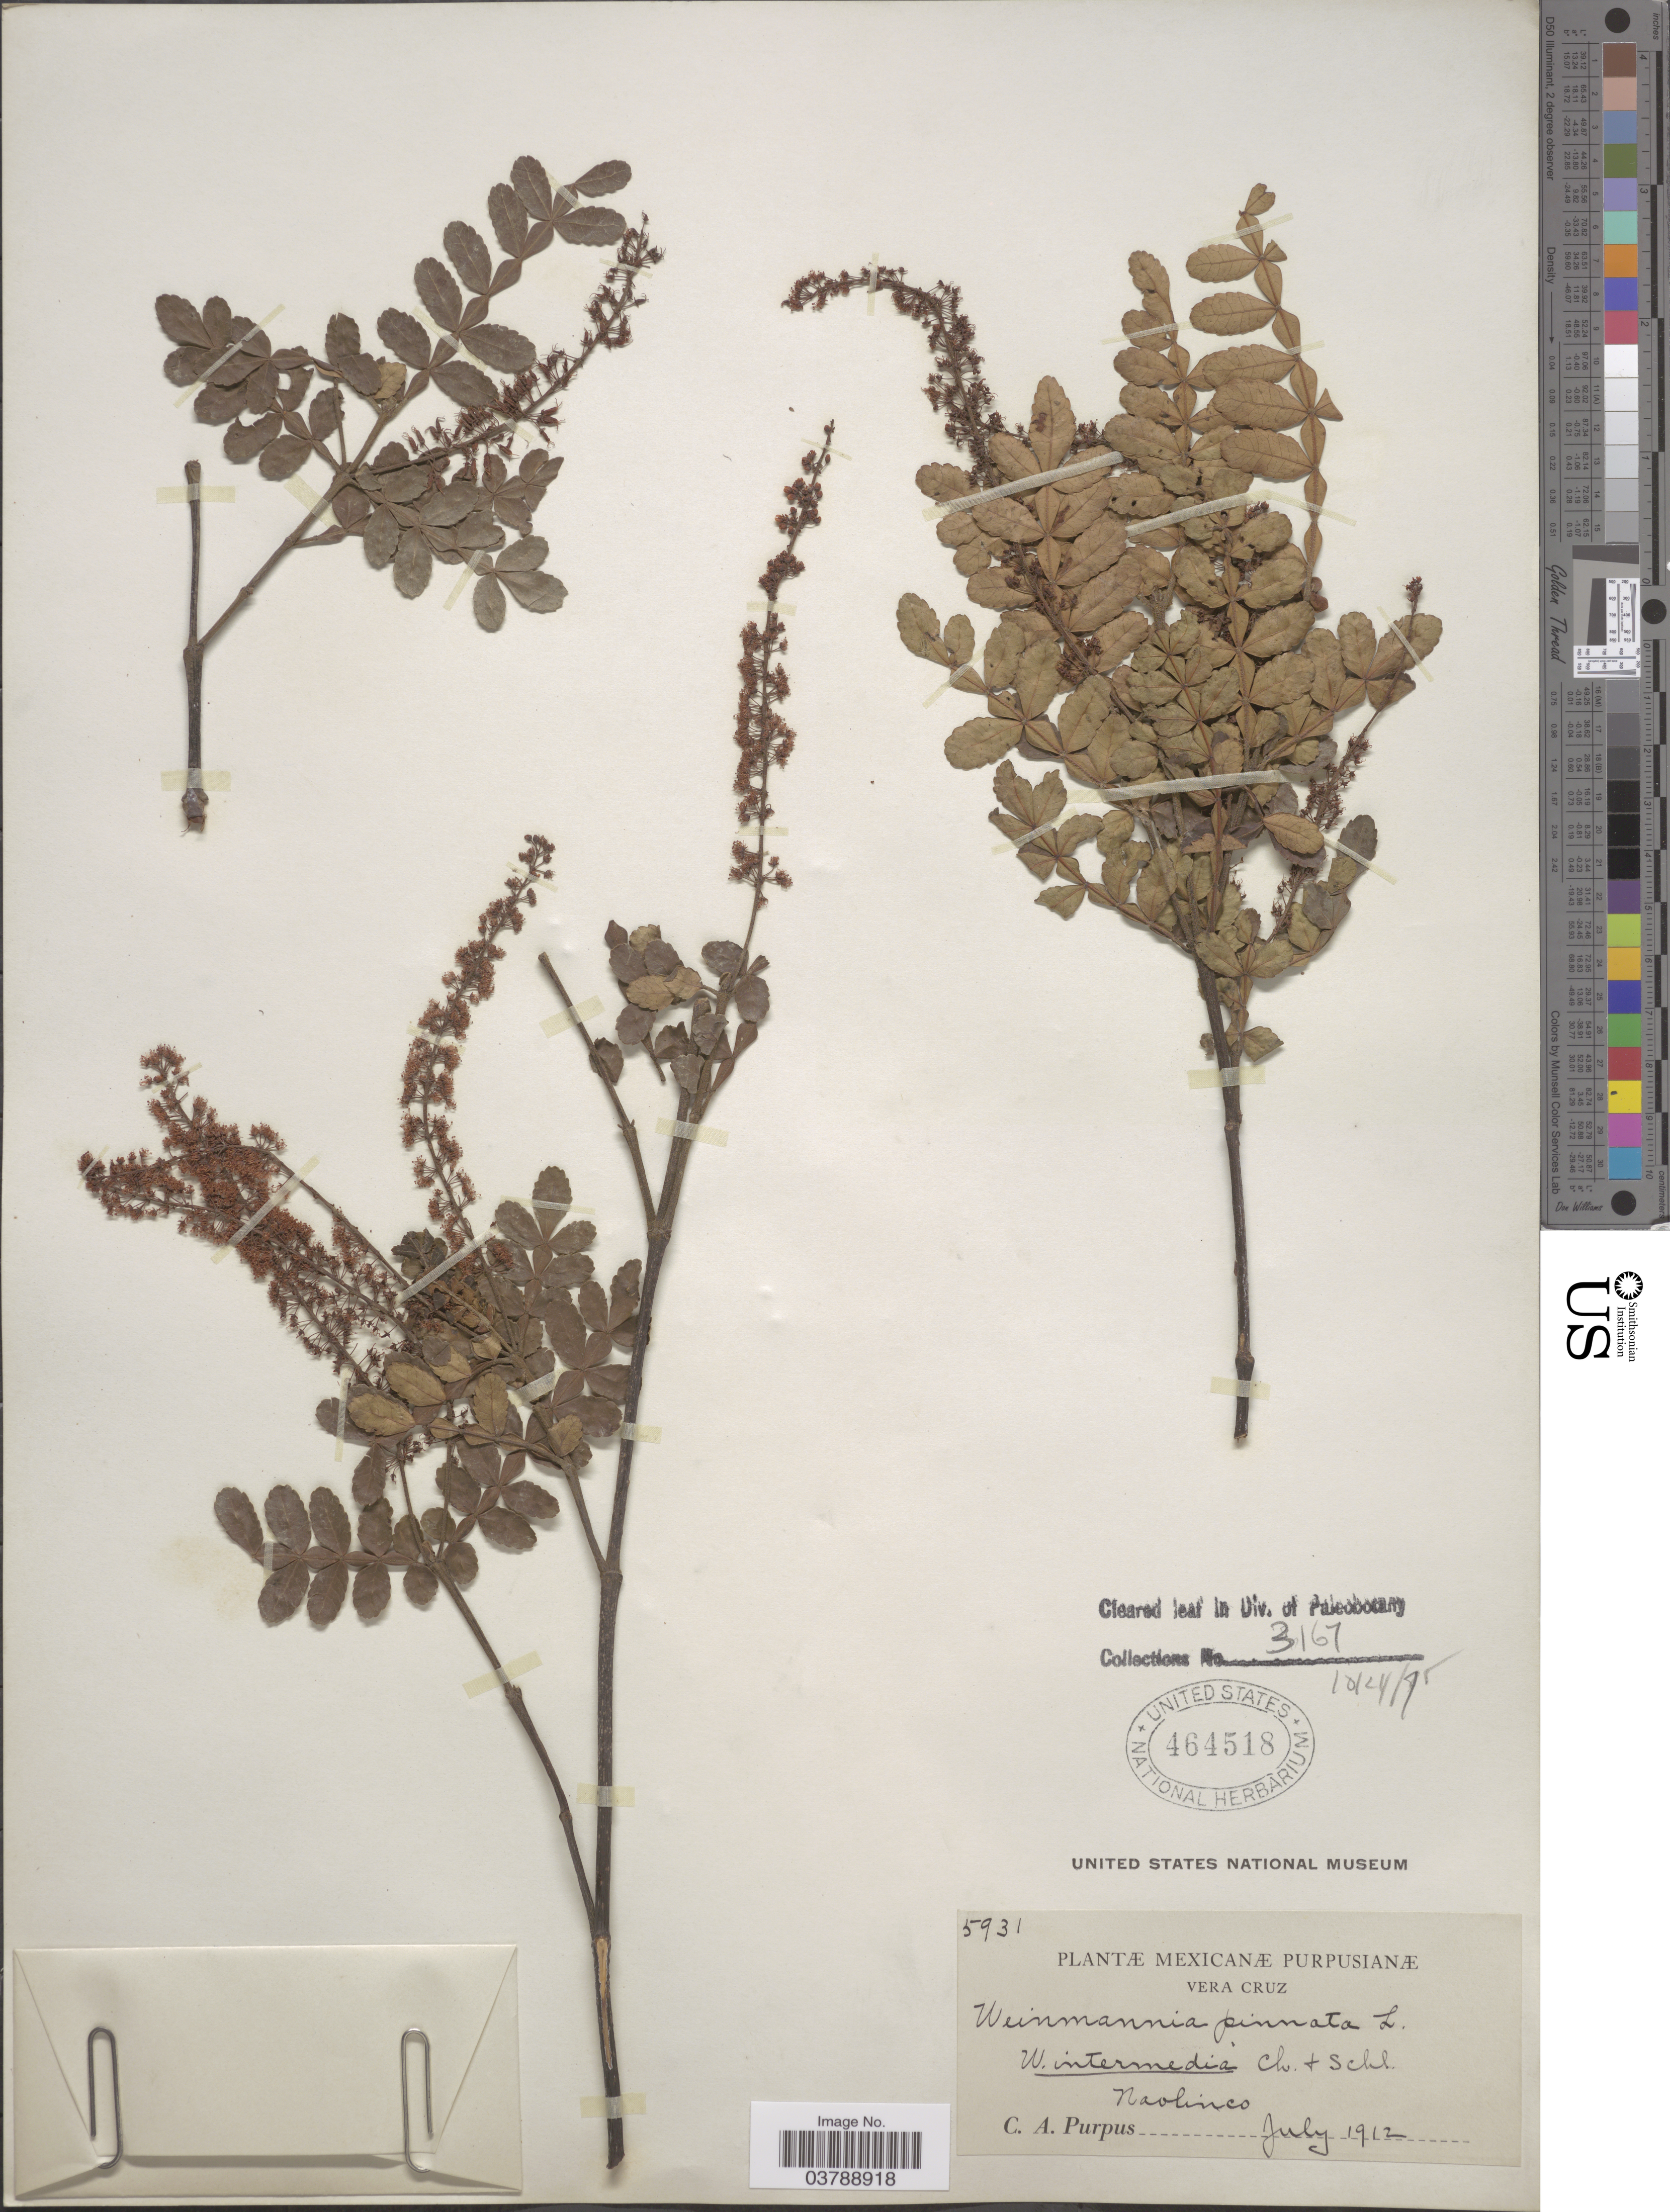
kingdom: Plantae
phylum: Tracheophyta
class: Magnoliopsida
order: Oxalidales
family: Cunoniaceae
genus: Weinmannia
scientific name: Weinmannia pinnata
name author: L.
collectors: C. A. Purpus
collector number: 5931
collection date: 1912-07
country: Mexico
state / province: Veracruz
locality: Vera Cruz. Naolinco.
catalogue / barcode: US 464518